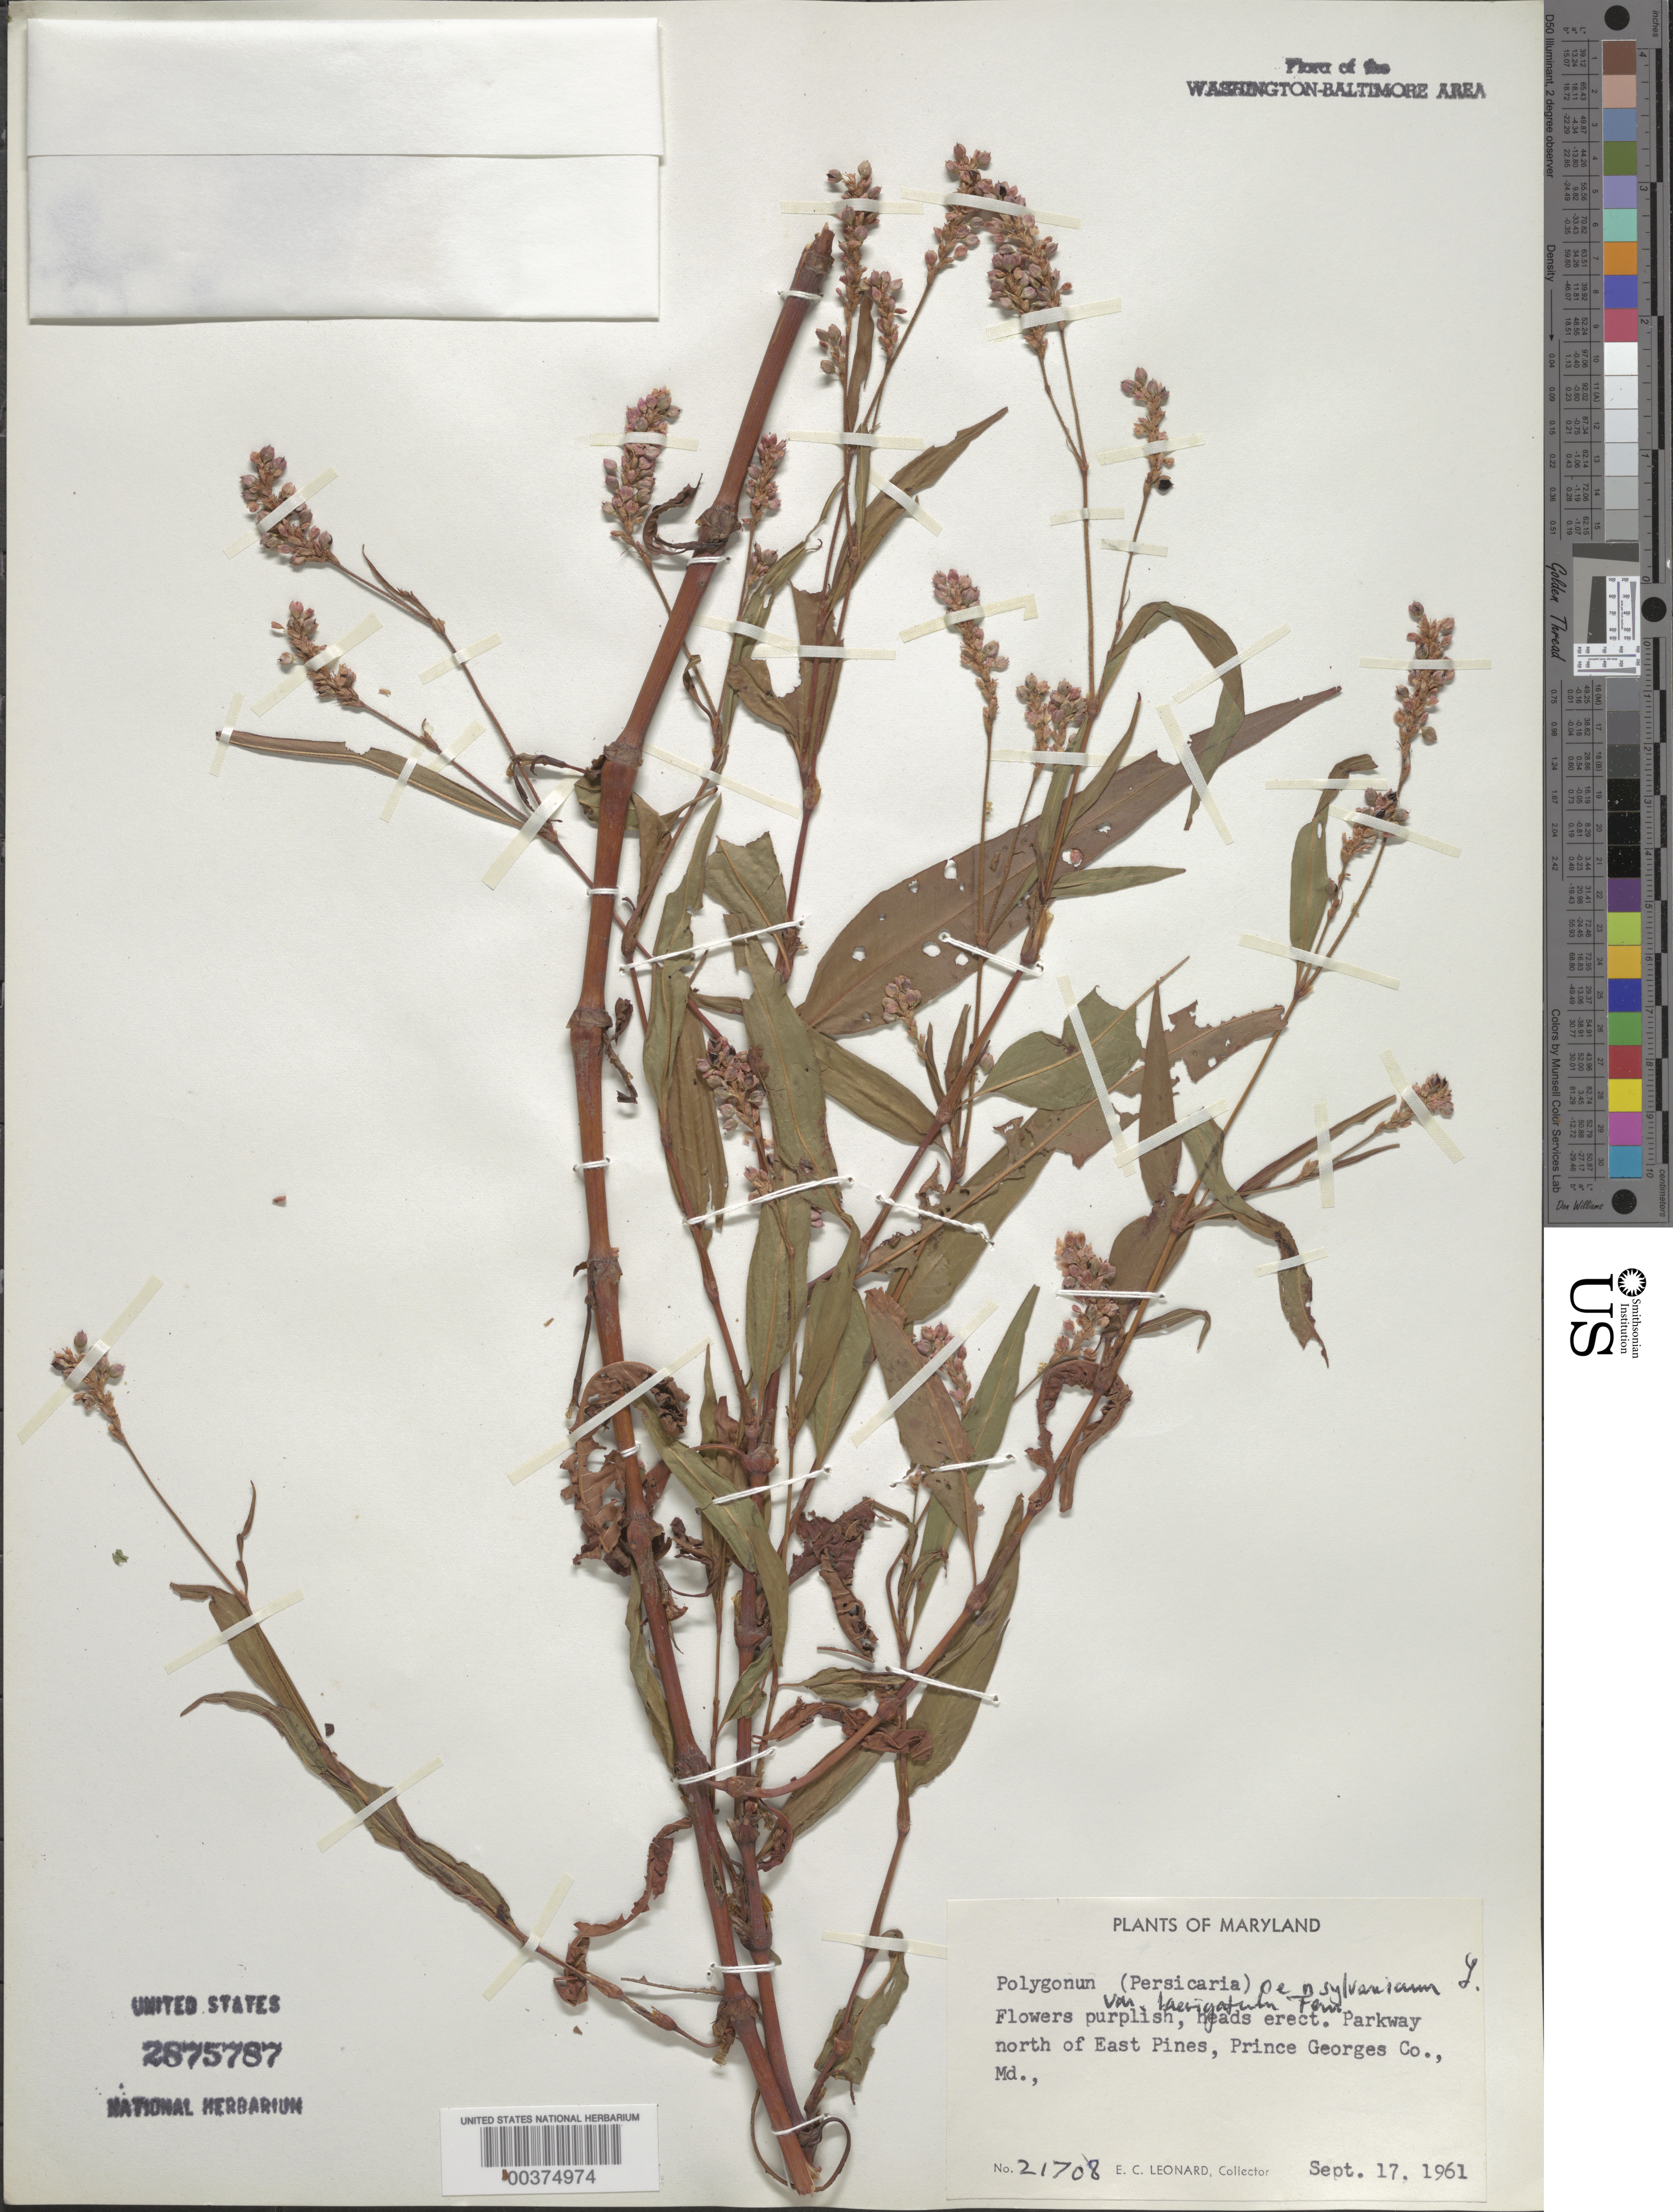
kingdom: Plantae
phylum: Tracheophyta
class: Magnoliopsida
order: Caryophyllales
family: Polygonaceae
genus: Persicaria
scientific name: Persicaria pensylvanica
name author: (L.) M. Gómez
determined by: Atha, D. E.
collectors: E. C. Leonard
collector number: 21708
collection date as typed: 17 Sep 1961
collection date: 1961-09-17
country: United States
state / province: Maryland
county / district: Prince George's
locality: Parkway north of East Pines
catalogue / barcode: US 2875787